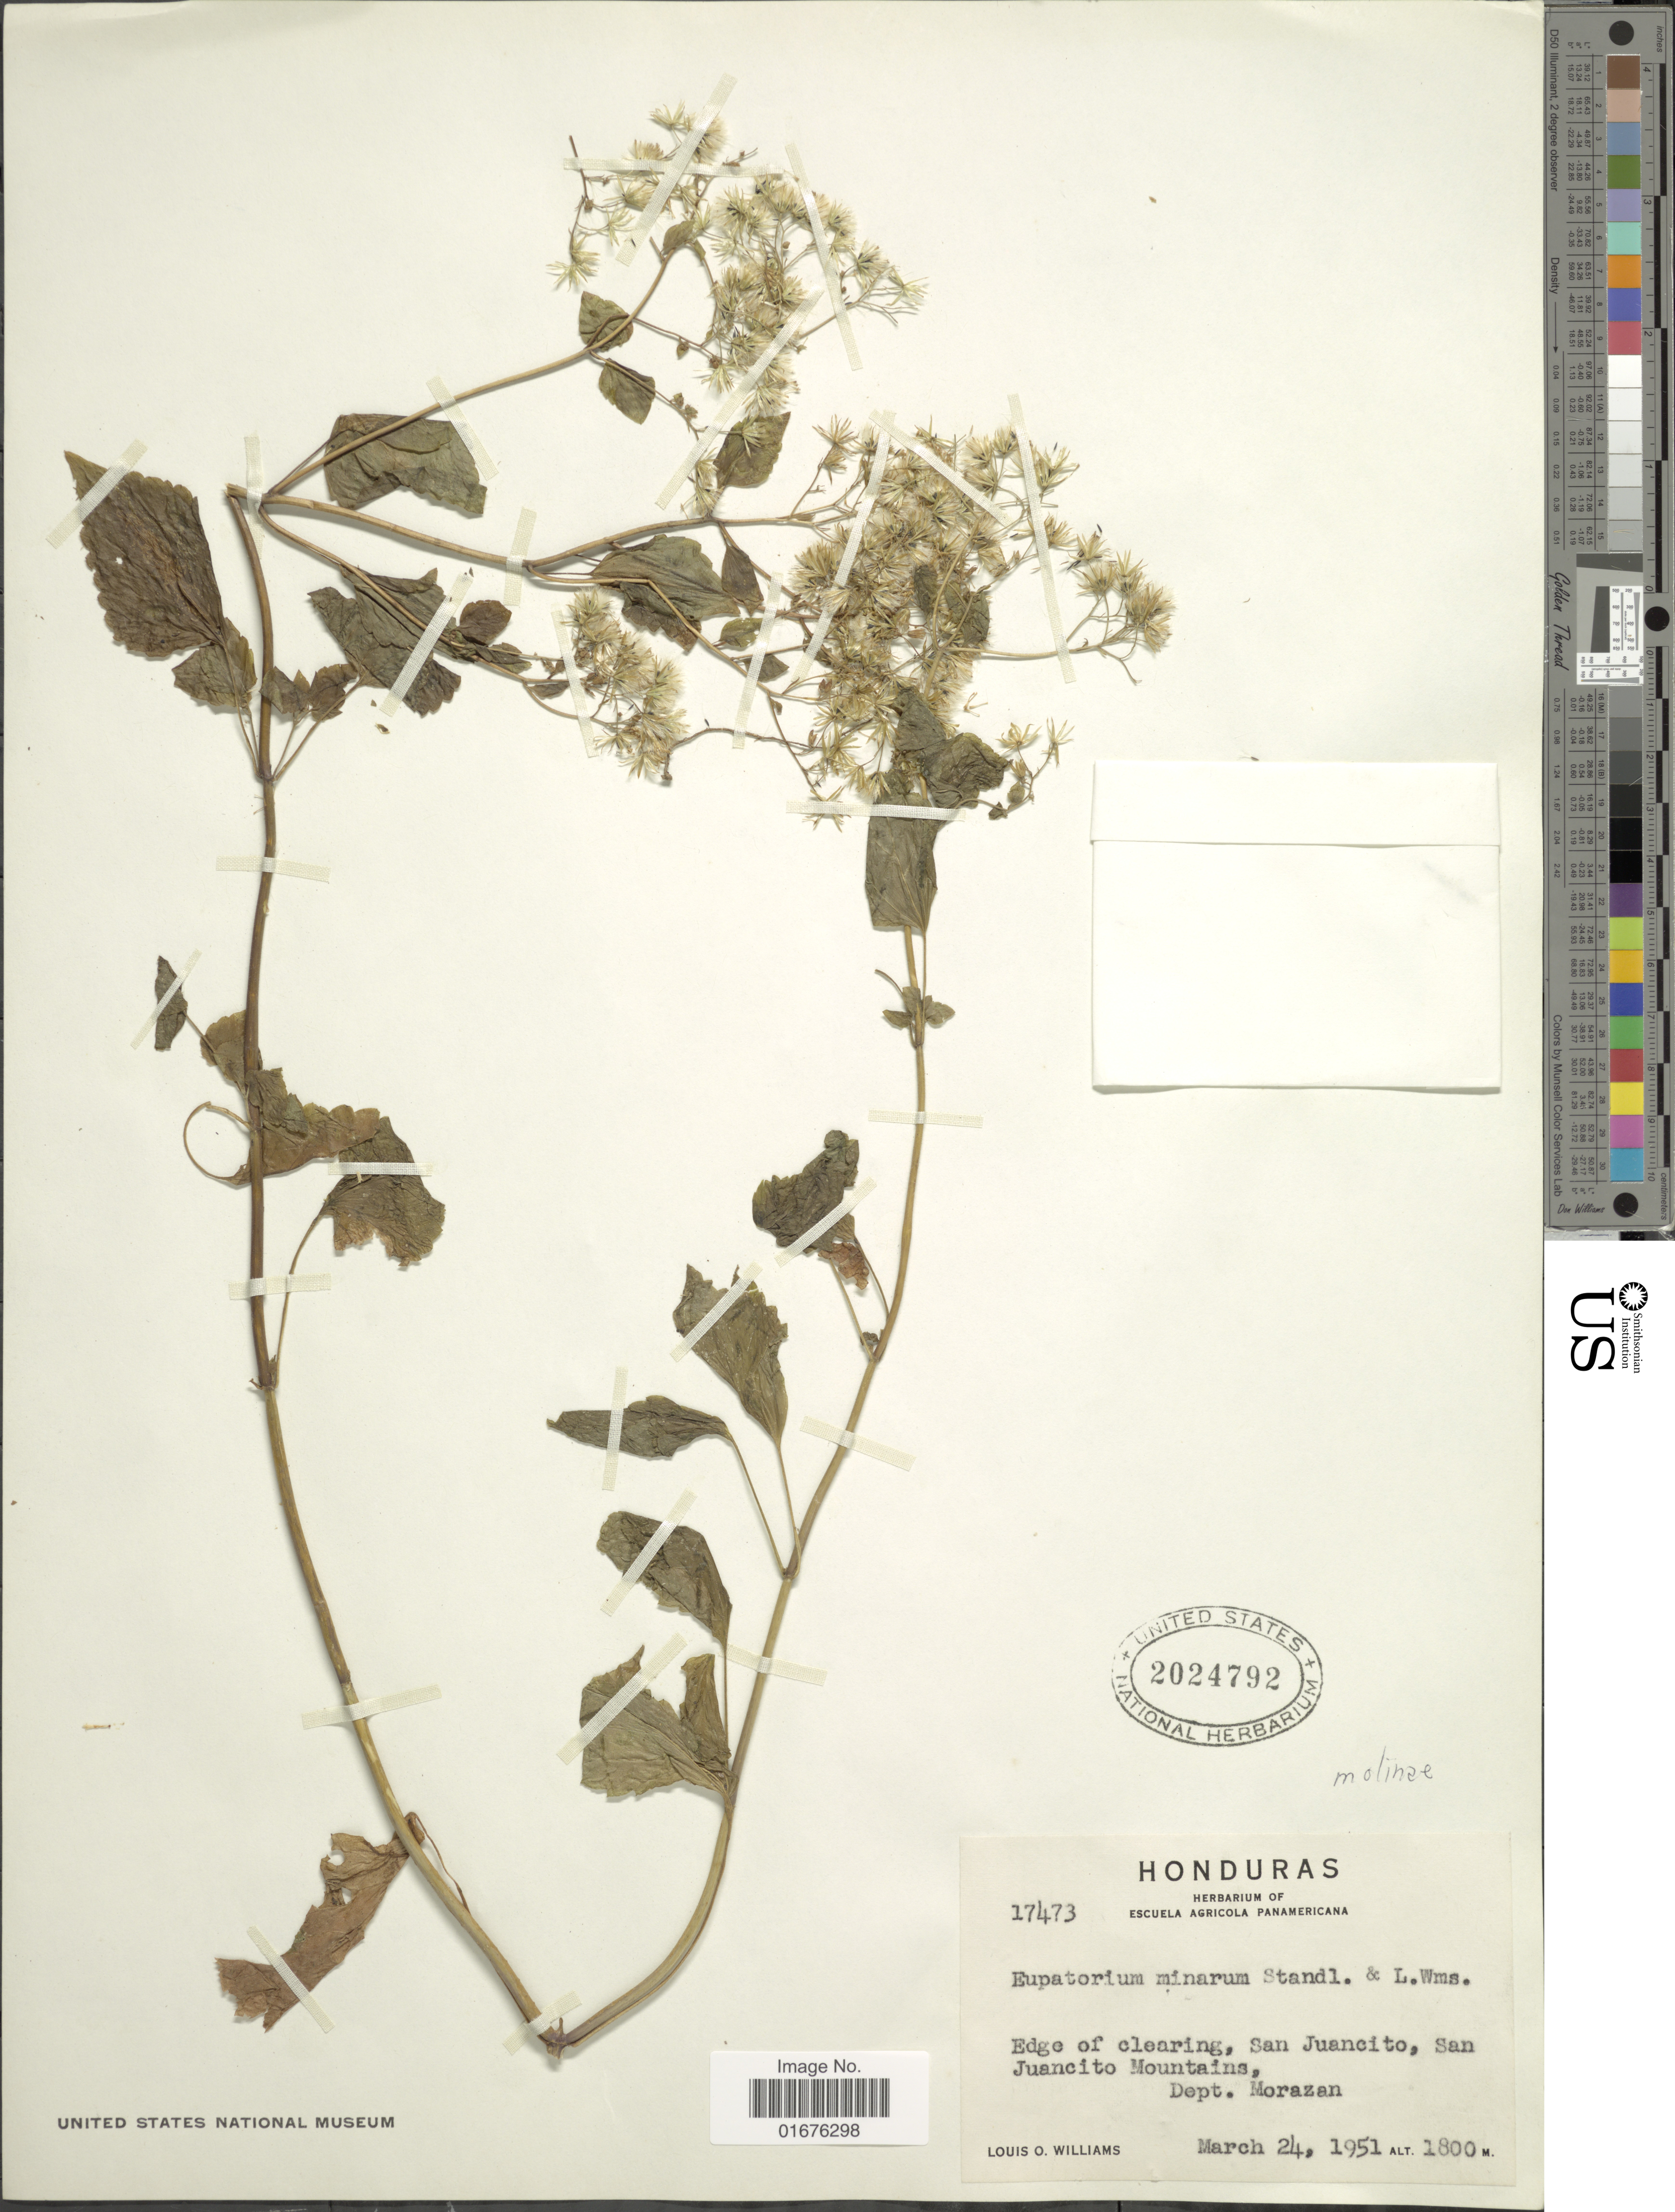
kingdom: Plantae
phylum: Tracheophyta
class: Magnoliopsida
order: Asterales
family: Asteraceae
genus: Ageratina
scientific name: Ageratina molinae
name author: R.M. King & H. Rob.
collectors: L. O. Williams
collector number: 17473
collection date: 1951-03-24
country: Honduras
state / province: Fco. Morazán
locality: Edge of clearing, San Juancito, San Juancito Mountains, Dept. Morazan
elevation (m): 1800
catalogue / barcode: US 2024792